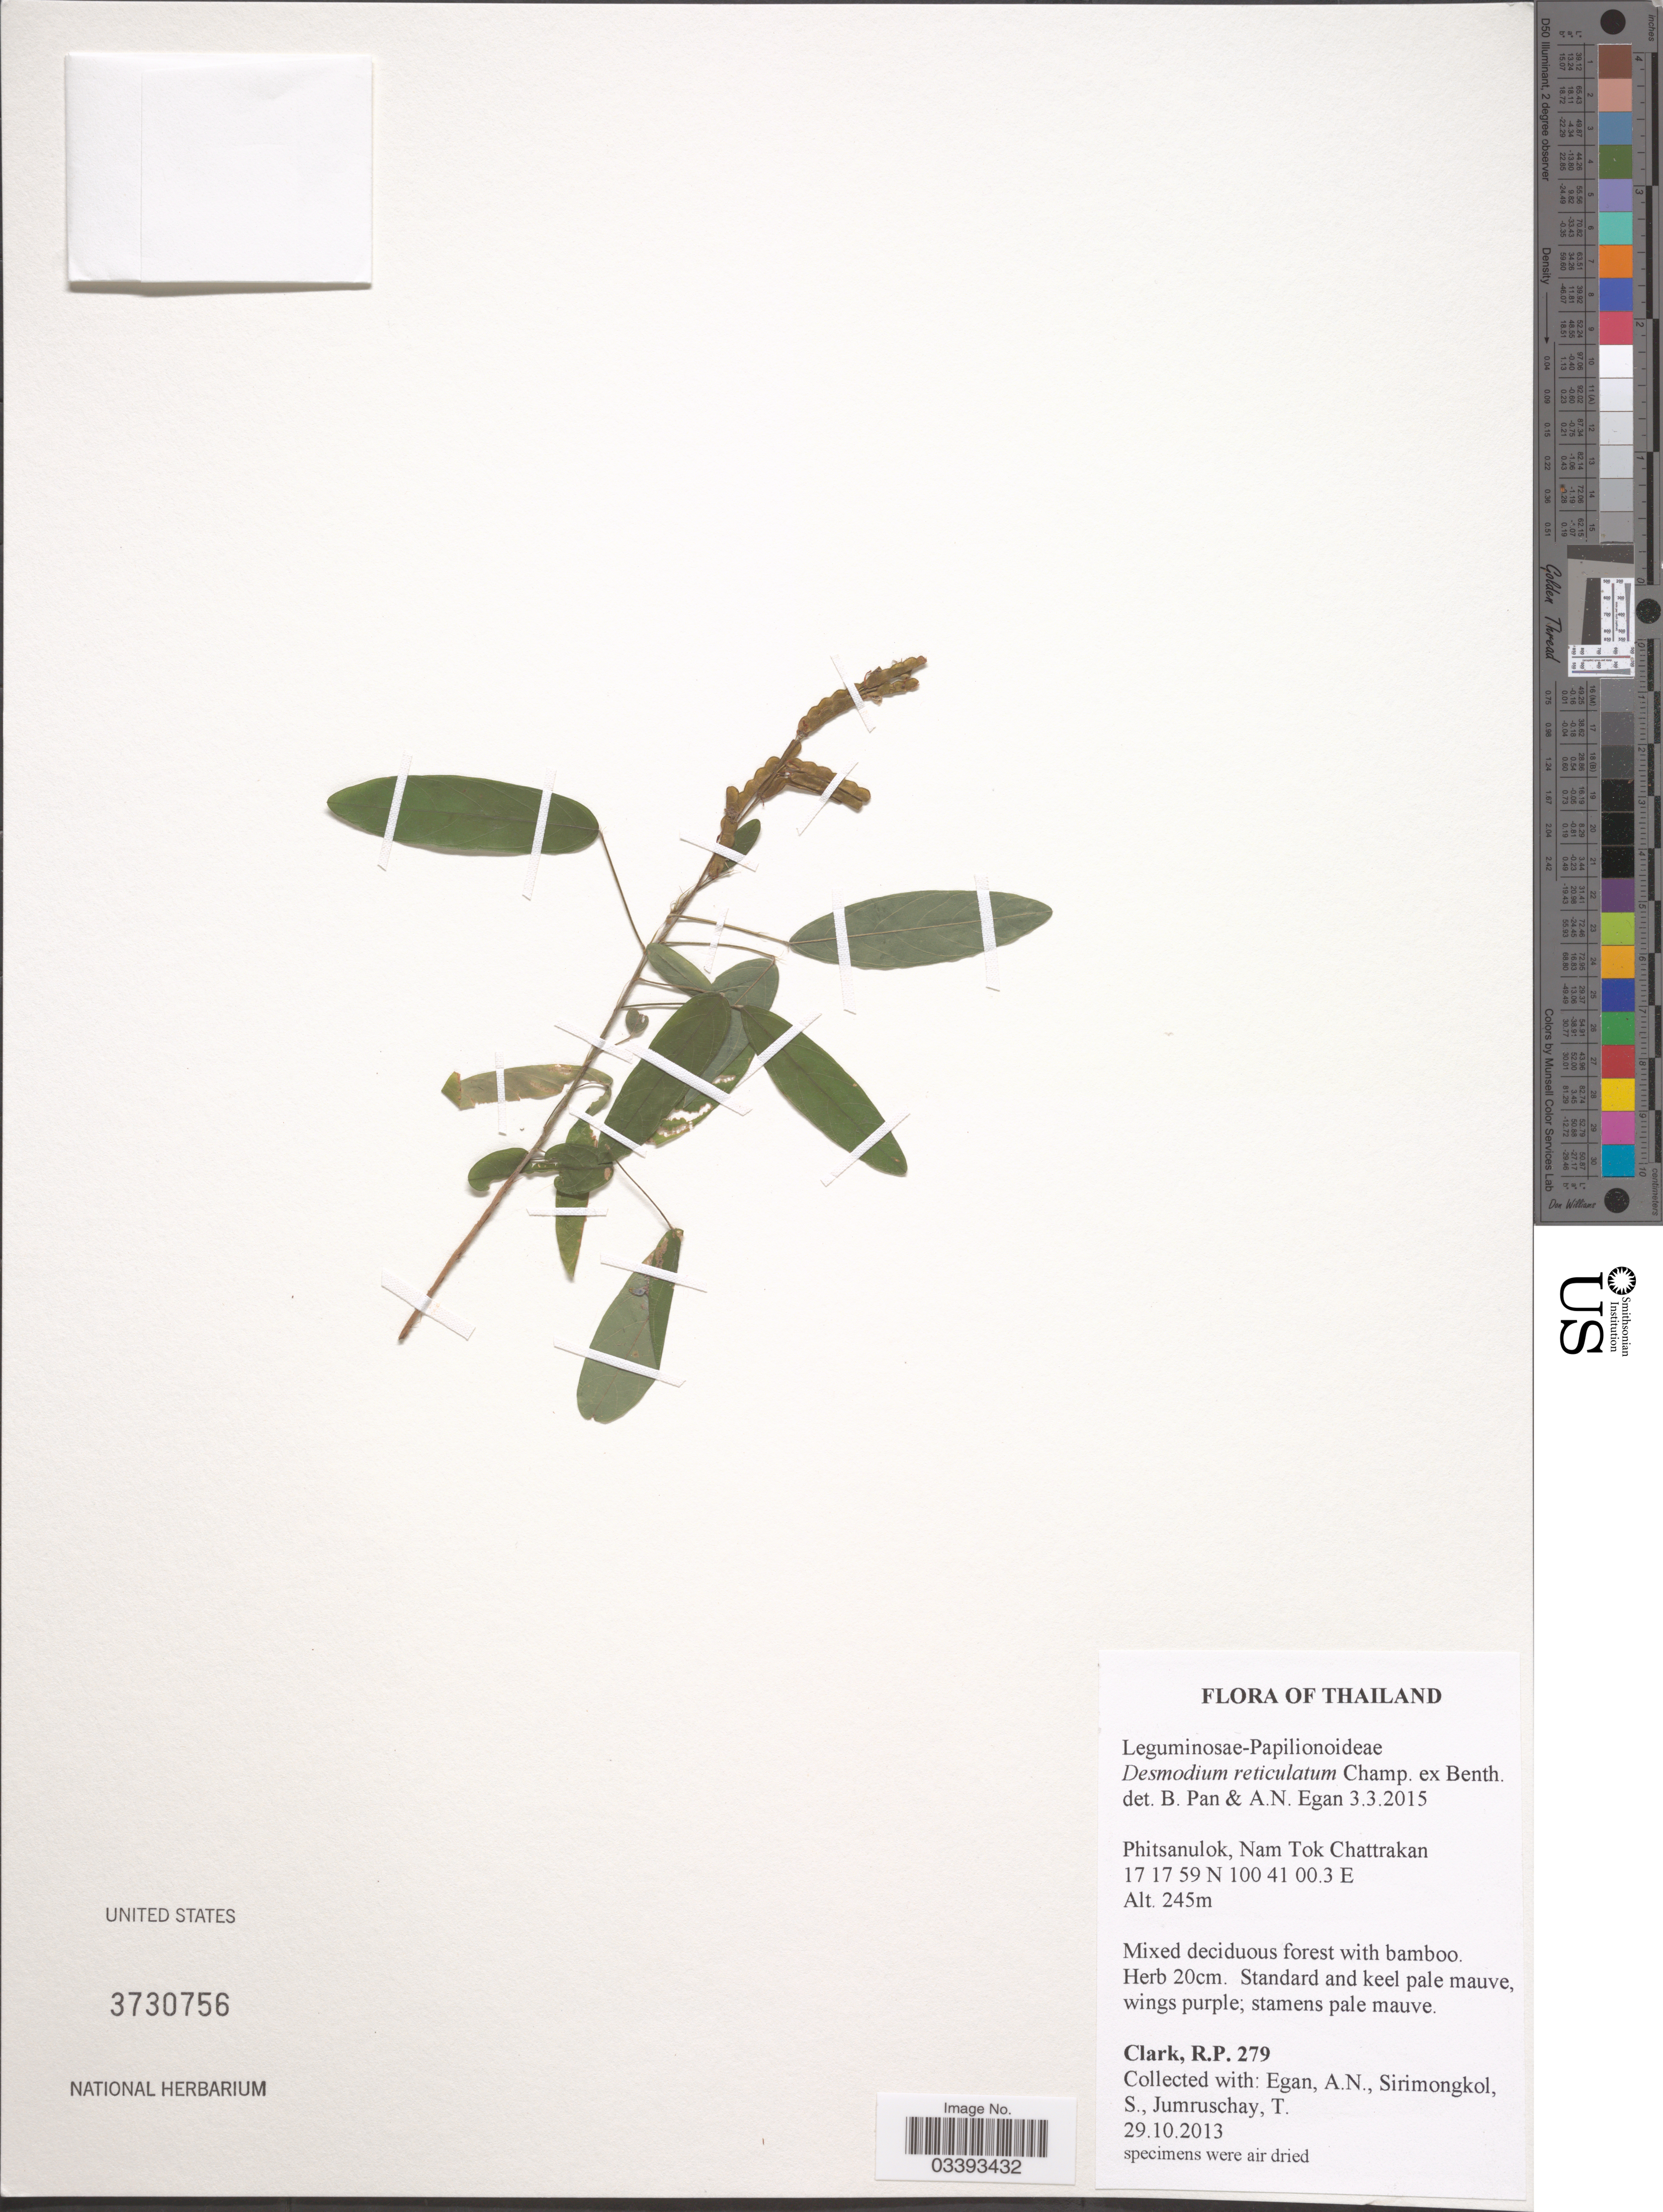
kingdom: Plantae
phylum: Tracheophyta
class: Magnoliopsida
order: Fabales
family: Fabaceae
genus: Grona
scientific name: Grona reticulata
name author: (Champ. ex Benth.) H. Ohashi & K. Ohashi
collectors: R. P. Clark, A. N. Egan, S. Sirimongkol & T. Jumruschay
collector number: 279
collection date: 2013-10-29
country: Thailand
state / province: Phitsanulok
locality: Nam Tok Chattrakan.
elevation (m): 245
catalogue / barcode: US 3730756